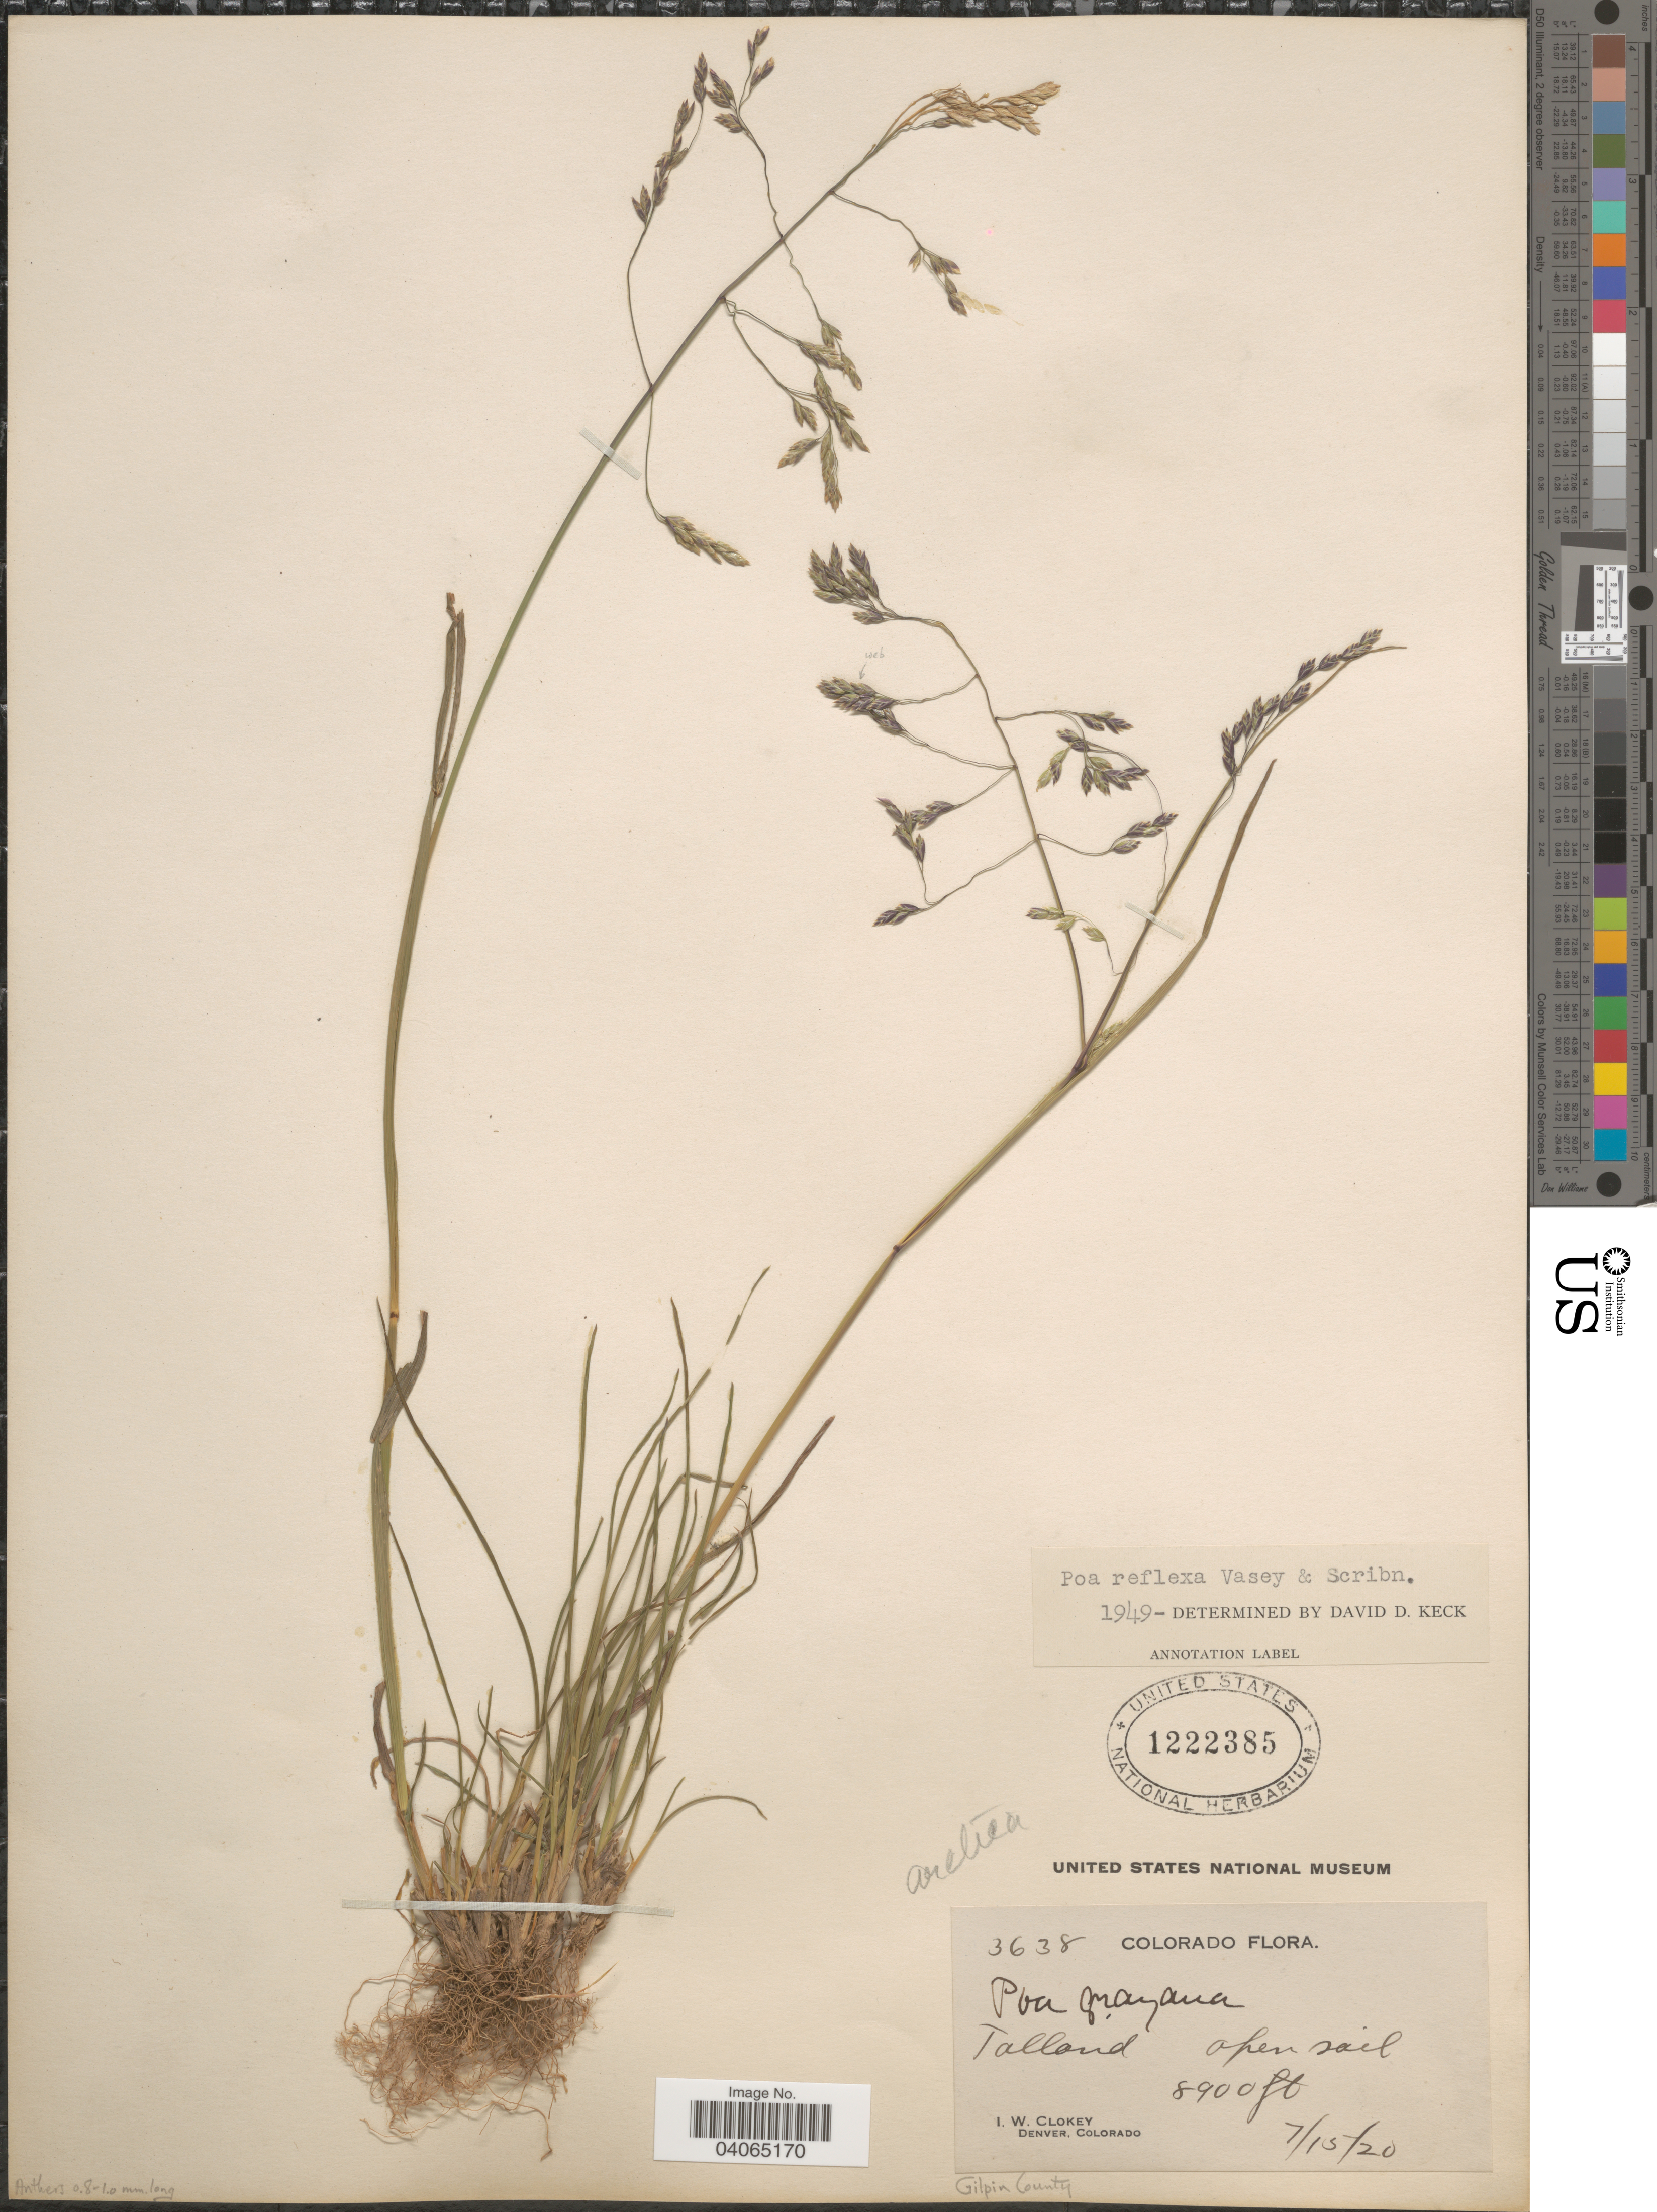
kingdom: Plantae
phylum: Tracheophyta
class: Liliopsida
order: Poales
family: Poaceae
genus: Poa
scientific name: Poa reflexa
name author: Vasey & Scribn.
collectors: I. W. Clokey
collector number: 3638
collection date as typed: Transcribed d/m/y: 15/7/20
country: United States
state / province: Colorado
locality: Talland. Gilpin County.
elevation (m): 2713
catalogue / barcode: US 1222385